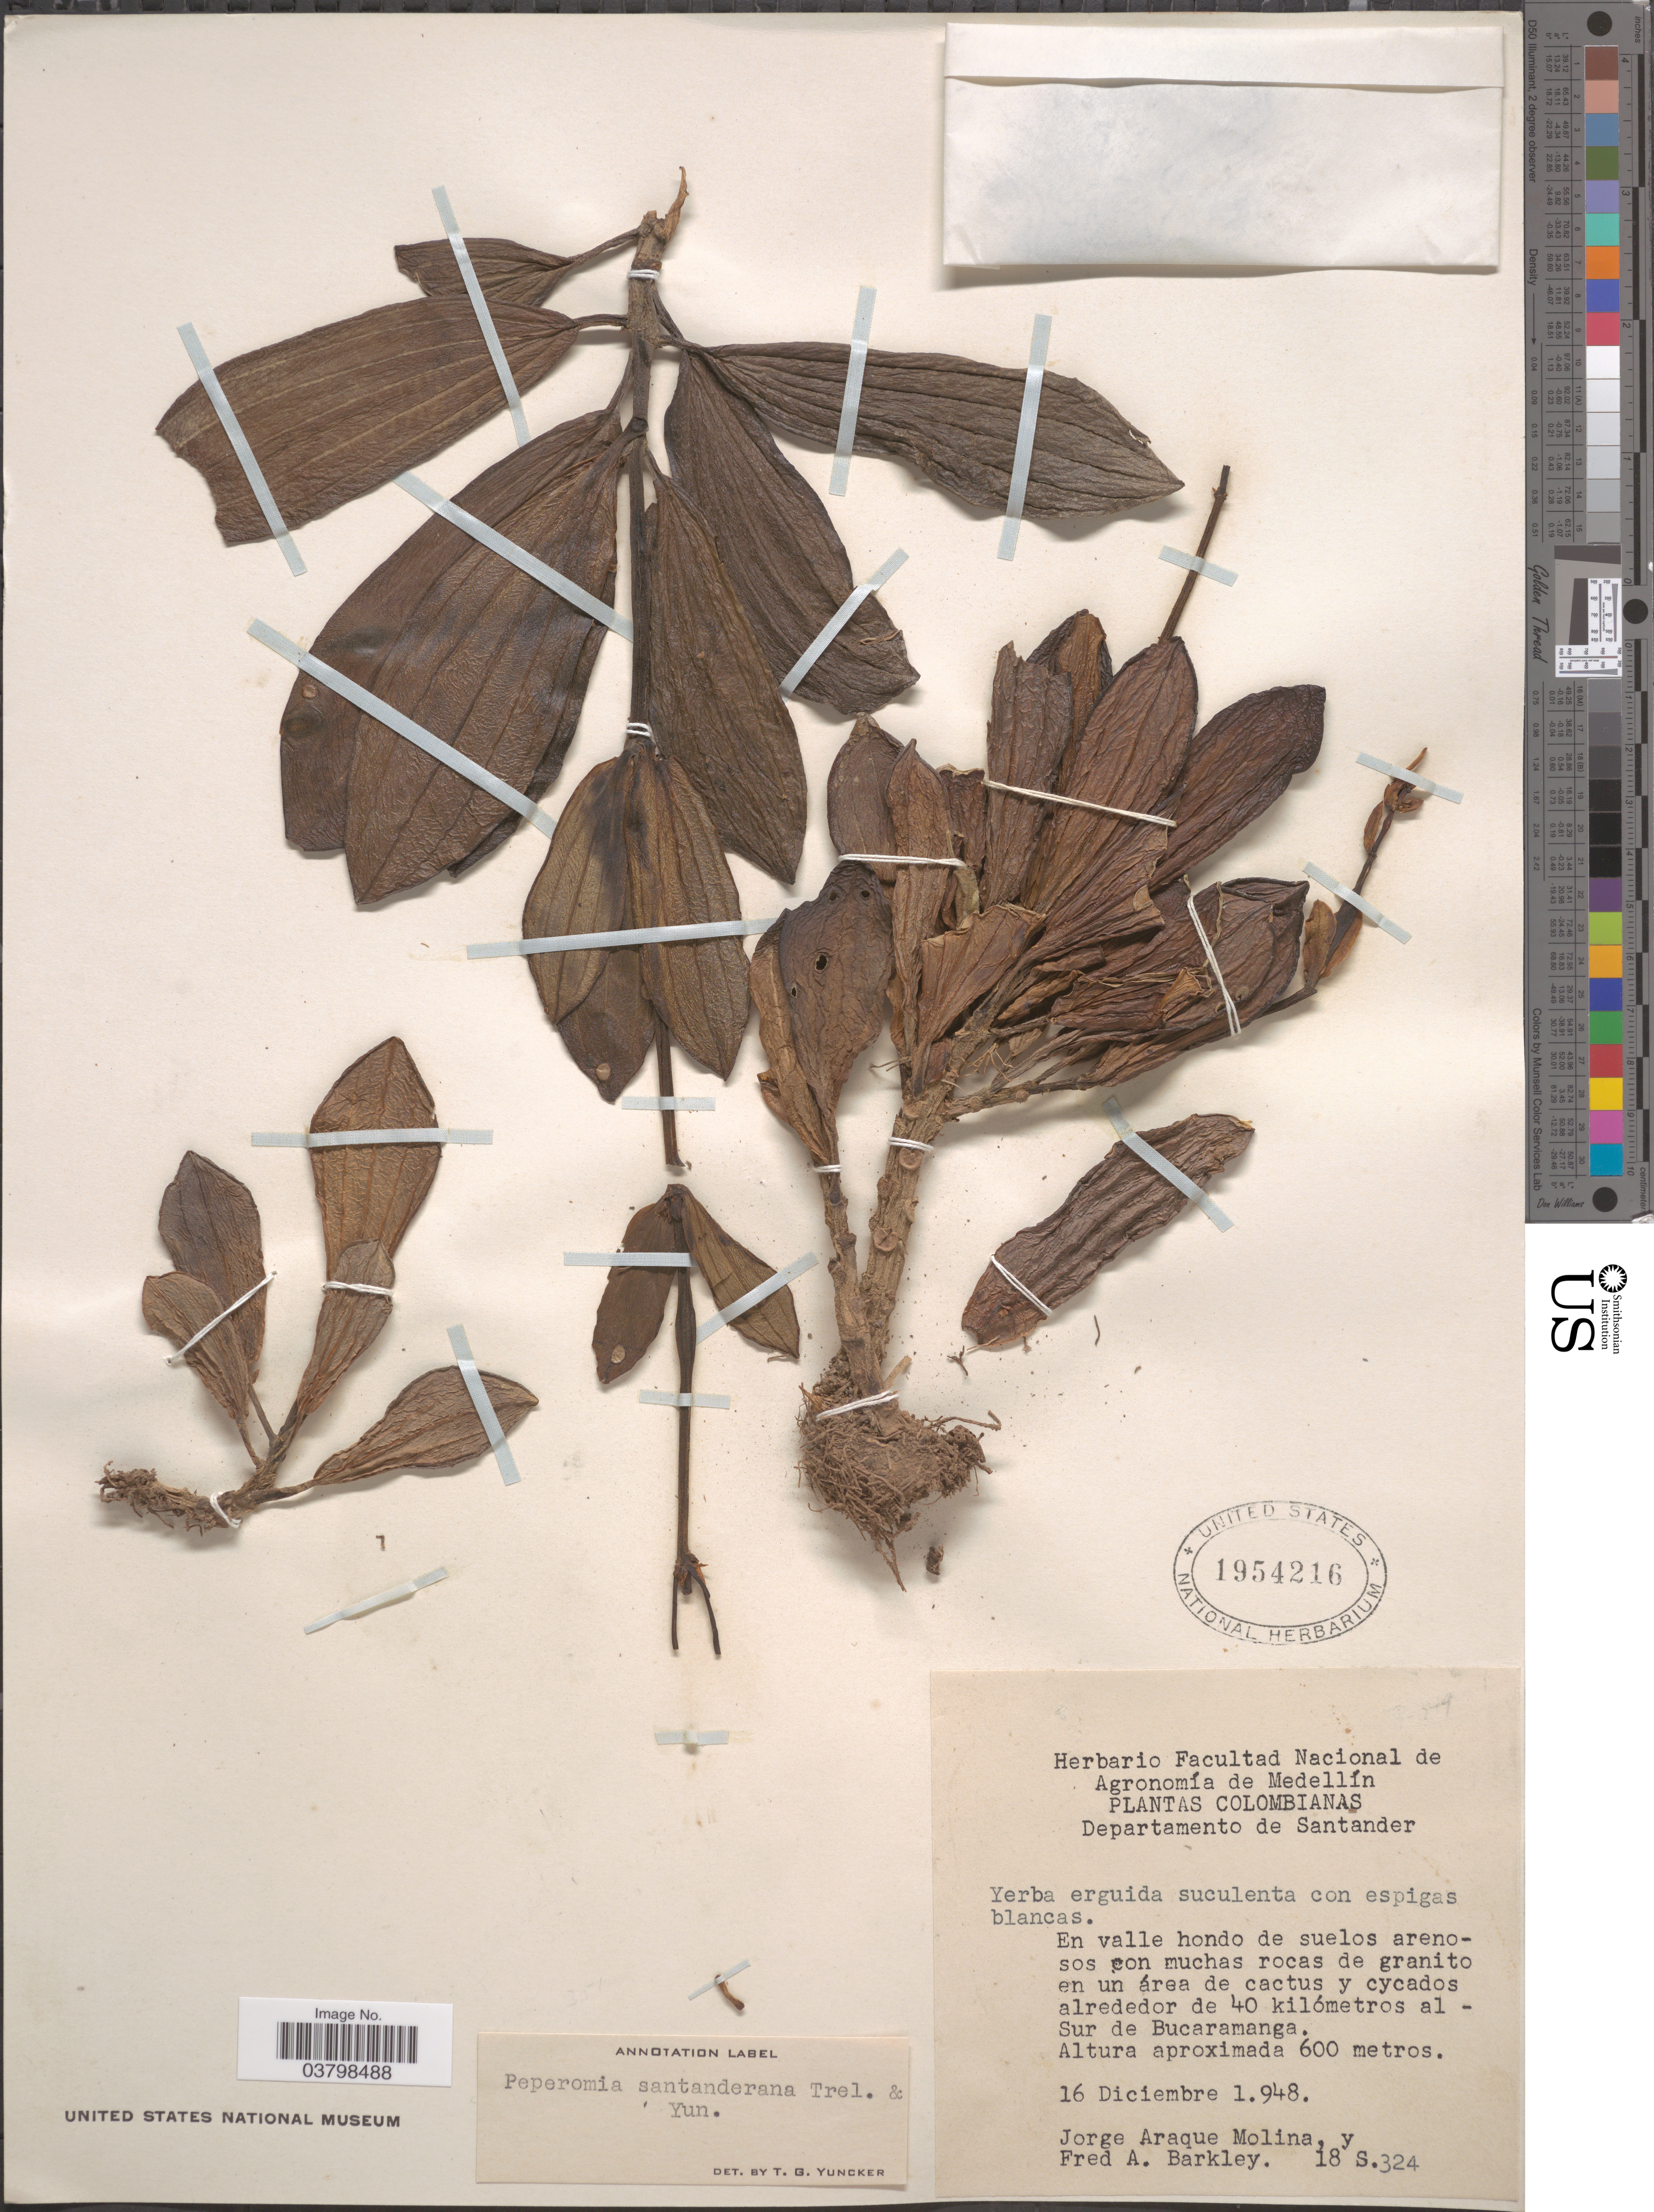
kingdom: Plantae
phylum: Tracheophyta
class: Magnoliopsida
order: Piperales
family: Piperaceae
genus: Peperomia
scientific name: Peperomia santanderana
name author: Trel. & Yunck.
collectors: J. A. Molina & F. A. Barkley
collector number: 18S324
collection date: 1948-12-16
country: Colombia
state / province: Santander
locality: Departamento de Santander. Alrededor de 40 kilómetros al - Sur de Bucaramanga.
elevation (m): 600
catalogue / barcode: US 1954216